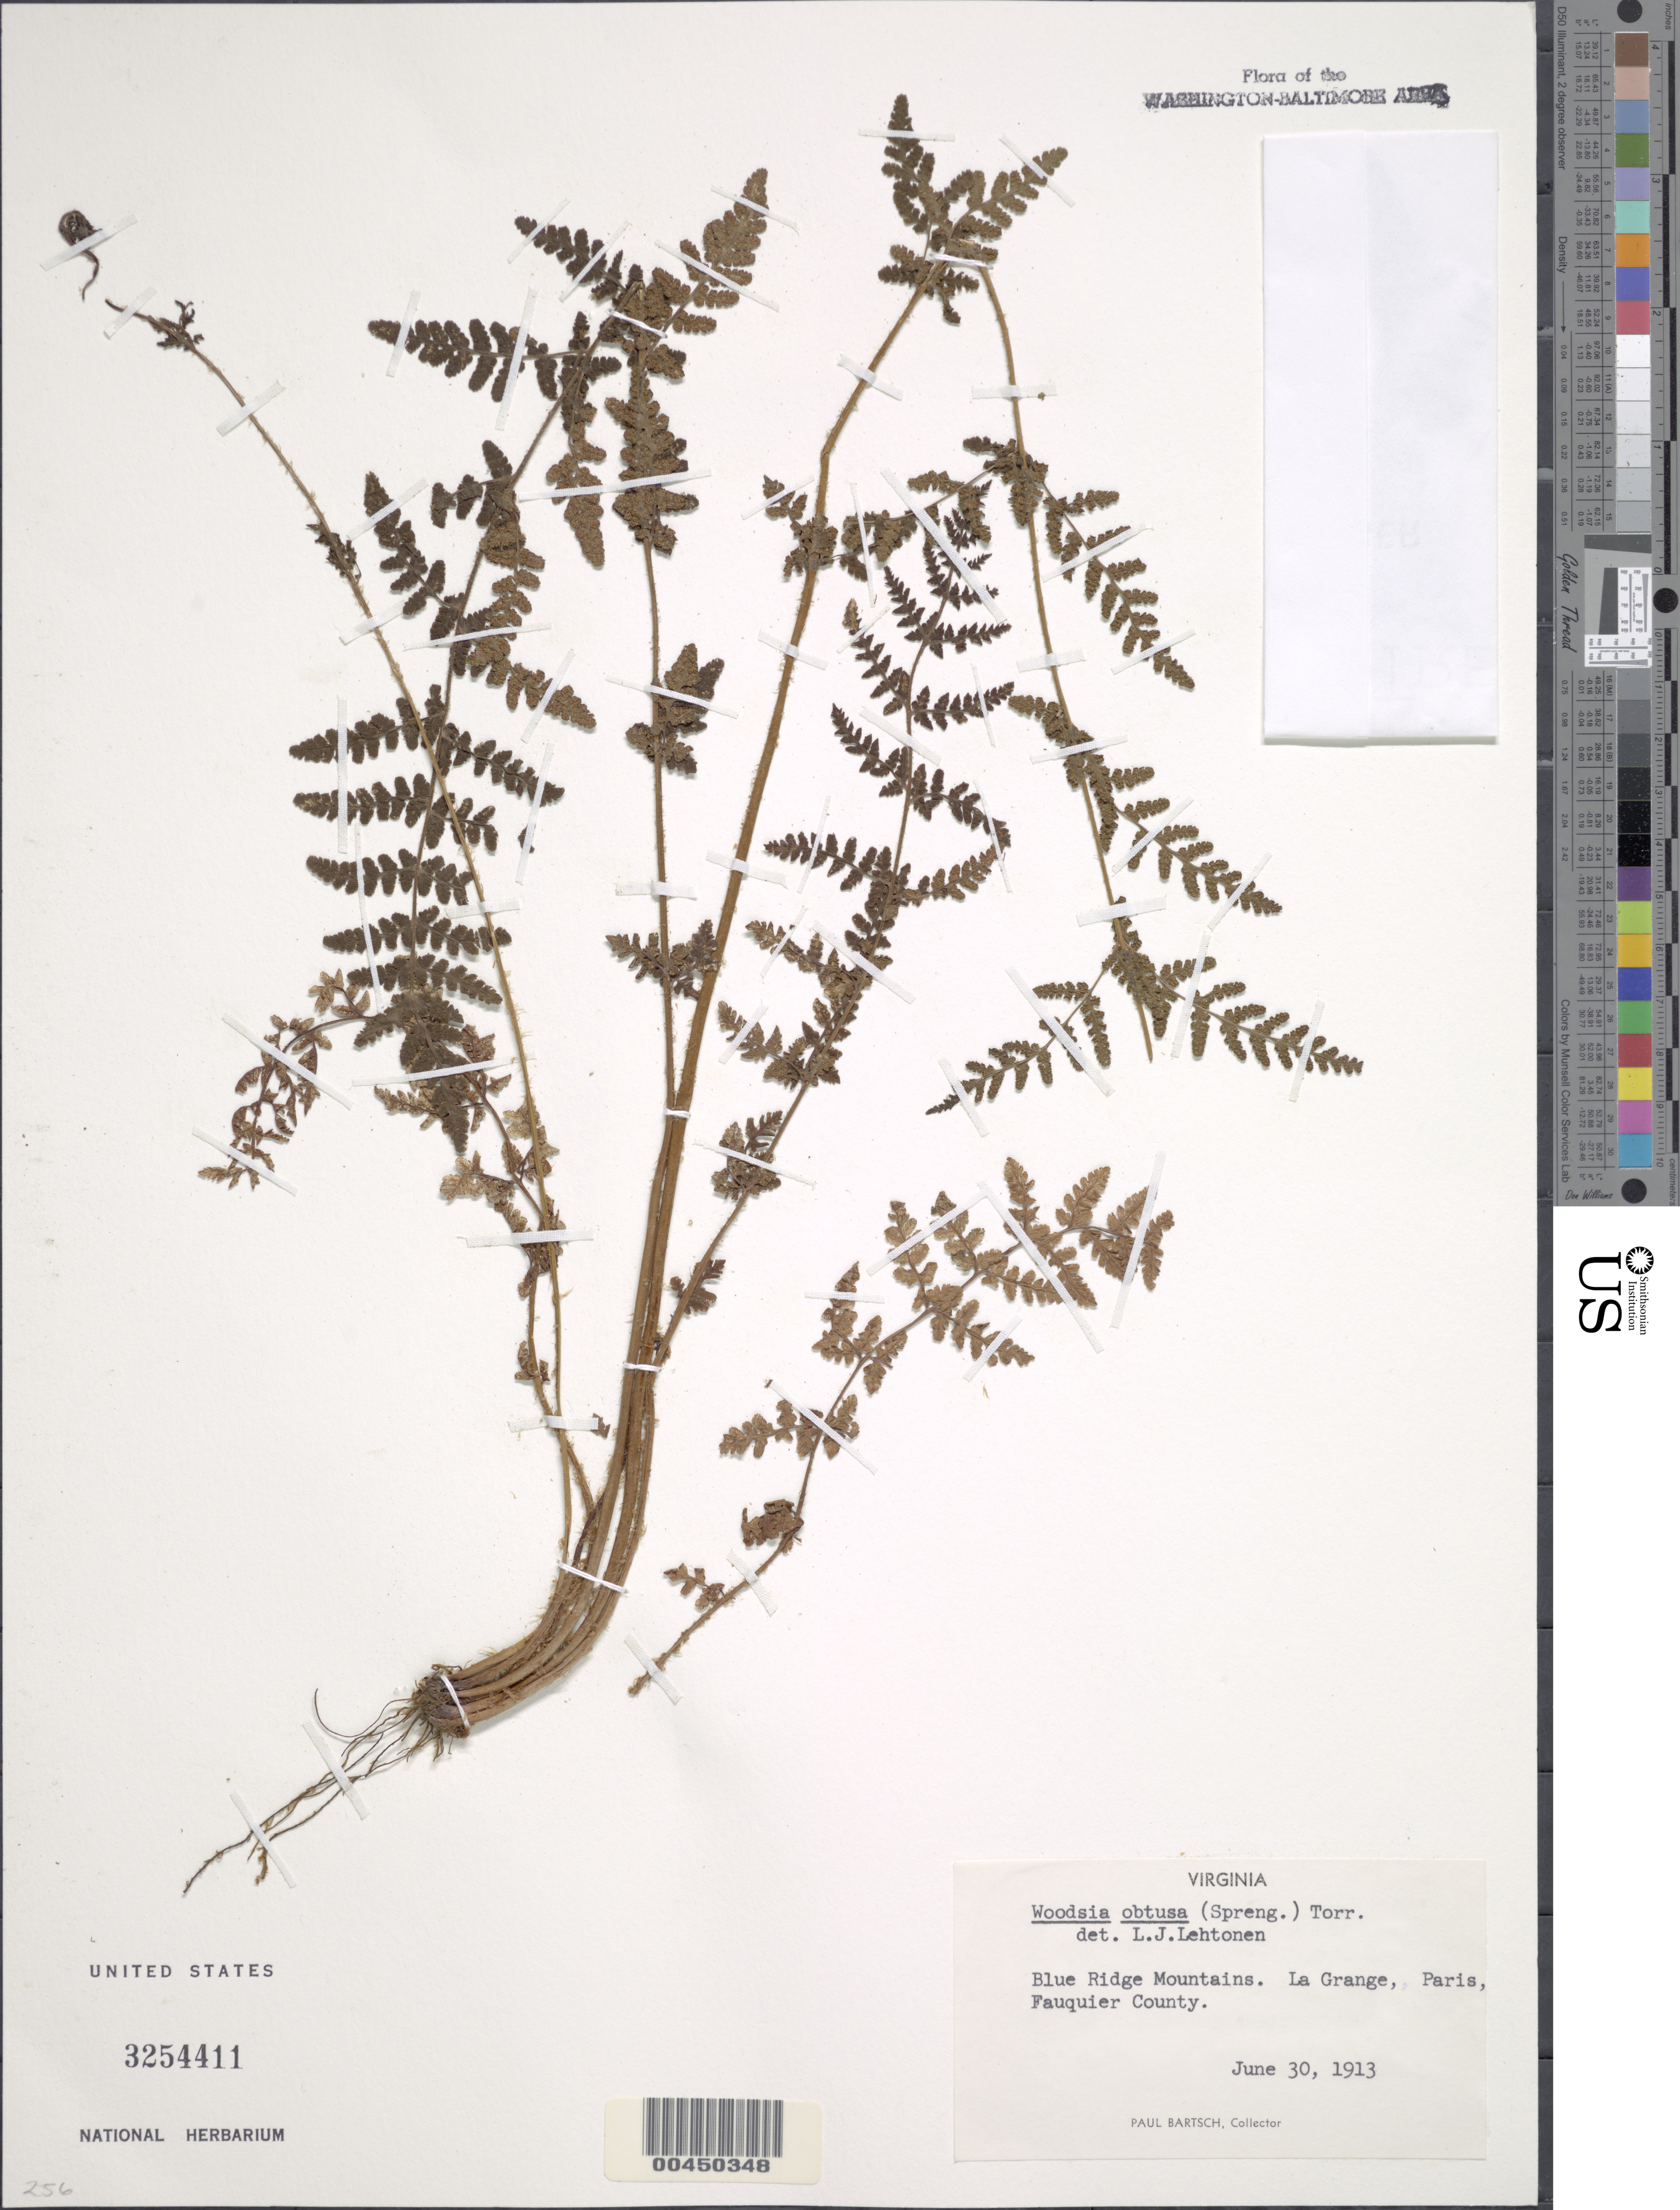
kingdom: Plantae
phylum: Tracheophyta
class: Polypodiopsida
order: Polypodiales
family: Woodsiaceae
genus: Woodsia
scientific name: Woodsia obtusa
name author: (Spreng.) Torr.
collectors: P. Bartsch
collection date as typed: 30 Jun 1913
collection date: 1913-06-30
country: United States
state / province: Virginia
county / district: Fauquier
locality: Blue Ridge Mountains, La Grange, Paris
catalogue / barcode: US 3254411